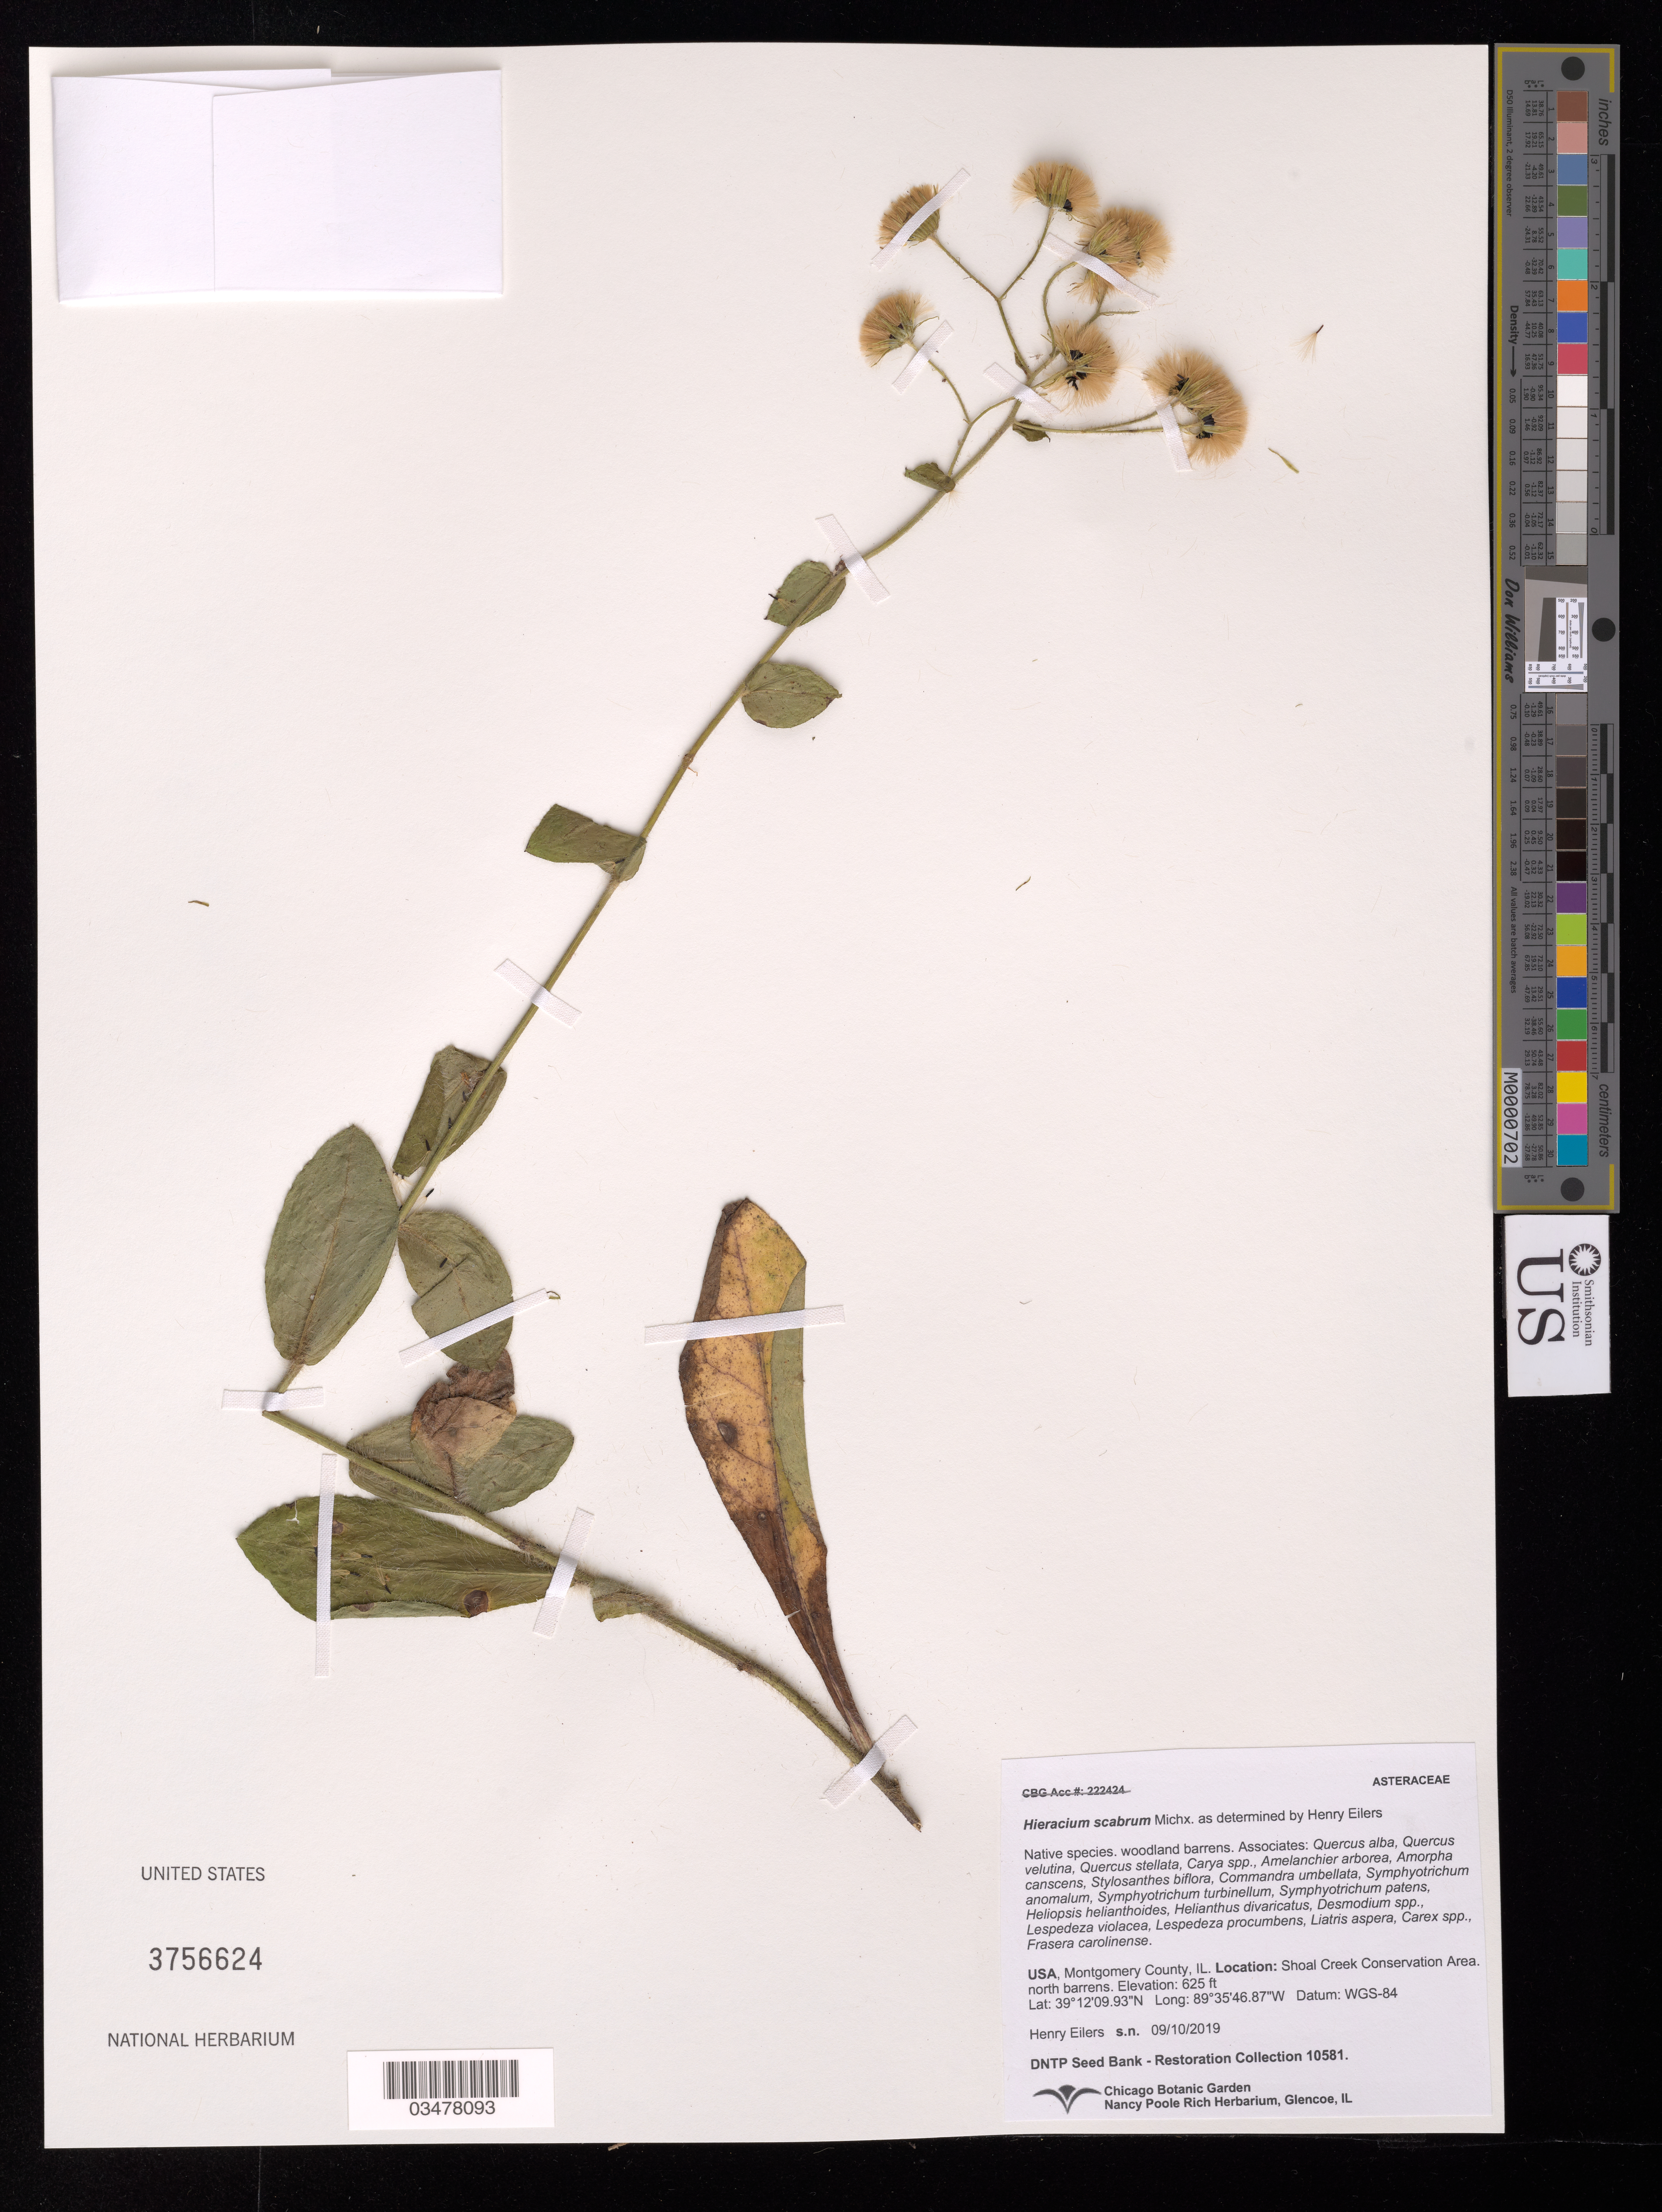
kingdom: Plantae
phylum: Tracheophyta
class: Magnoliopsida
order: Asterales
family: Asteraceae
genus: Hieracium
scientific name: Hieracium scabrum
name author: Michx.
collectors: H. Eilers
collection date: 2019-09-10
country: United States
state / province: Illinois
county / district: Montgomery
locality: Shoal Creek Conservation Area, north barrens.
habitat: Woodland barrens. With Quercus alba, Carya sp., Carex sp., Desmodium sp., etc.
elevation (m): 190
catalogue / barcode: US 3756624